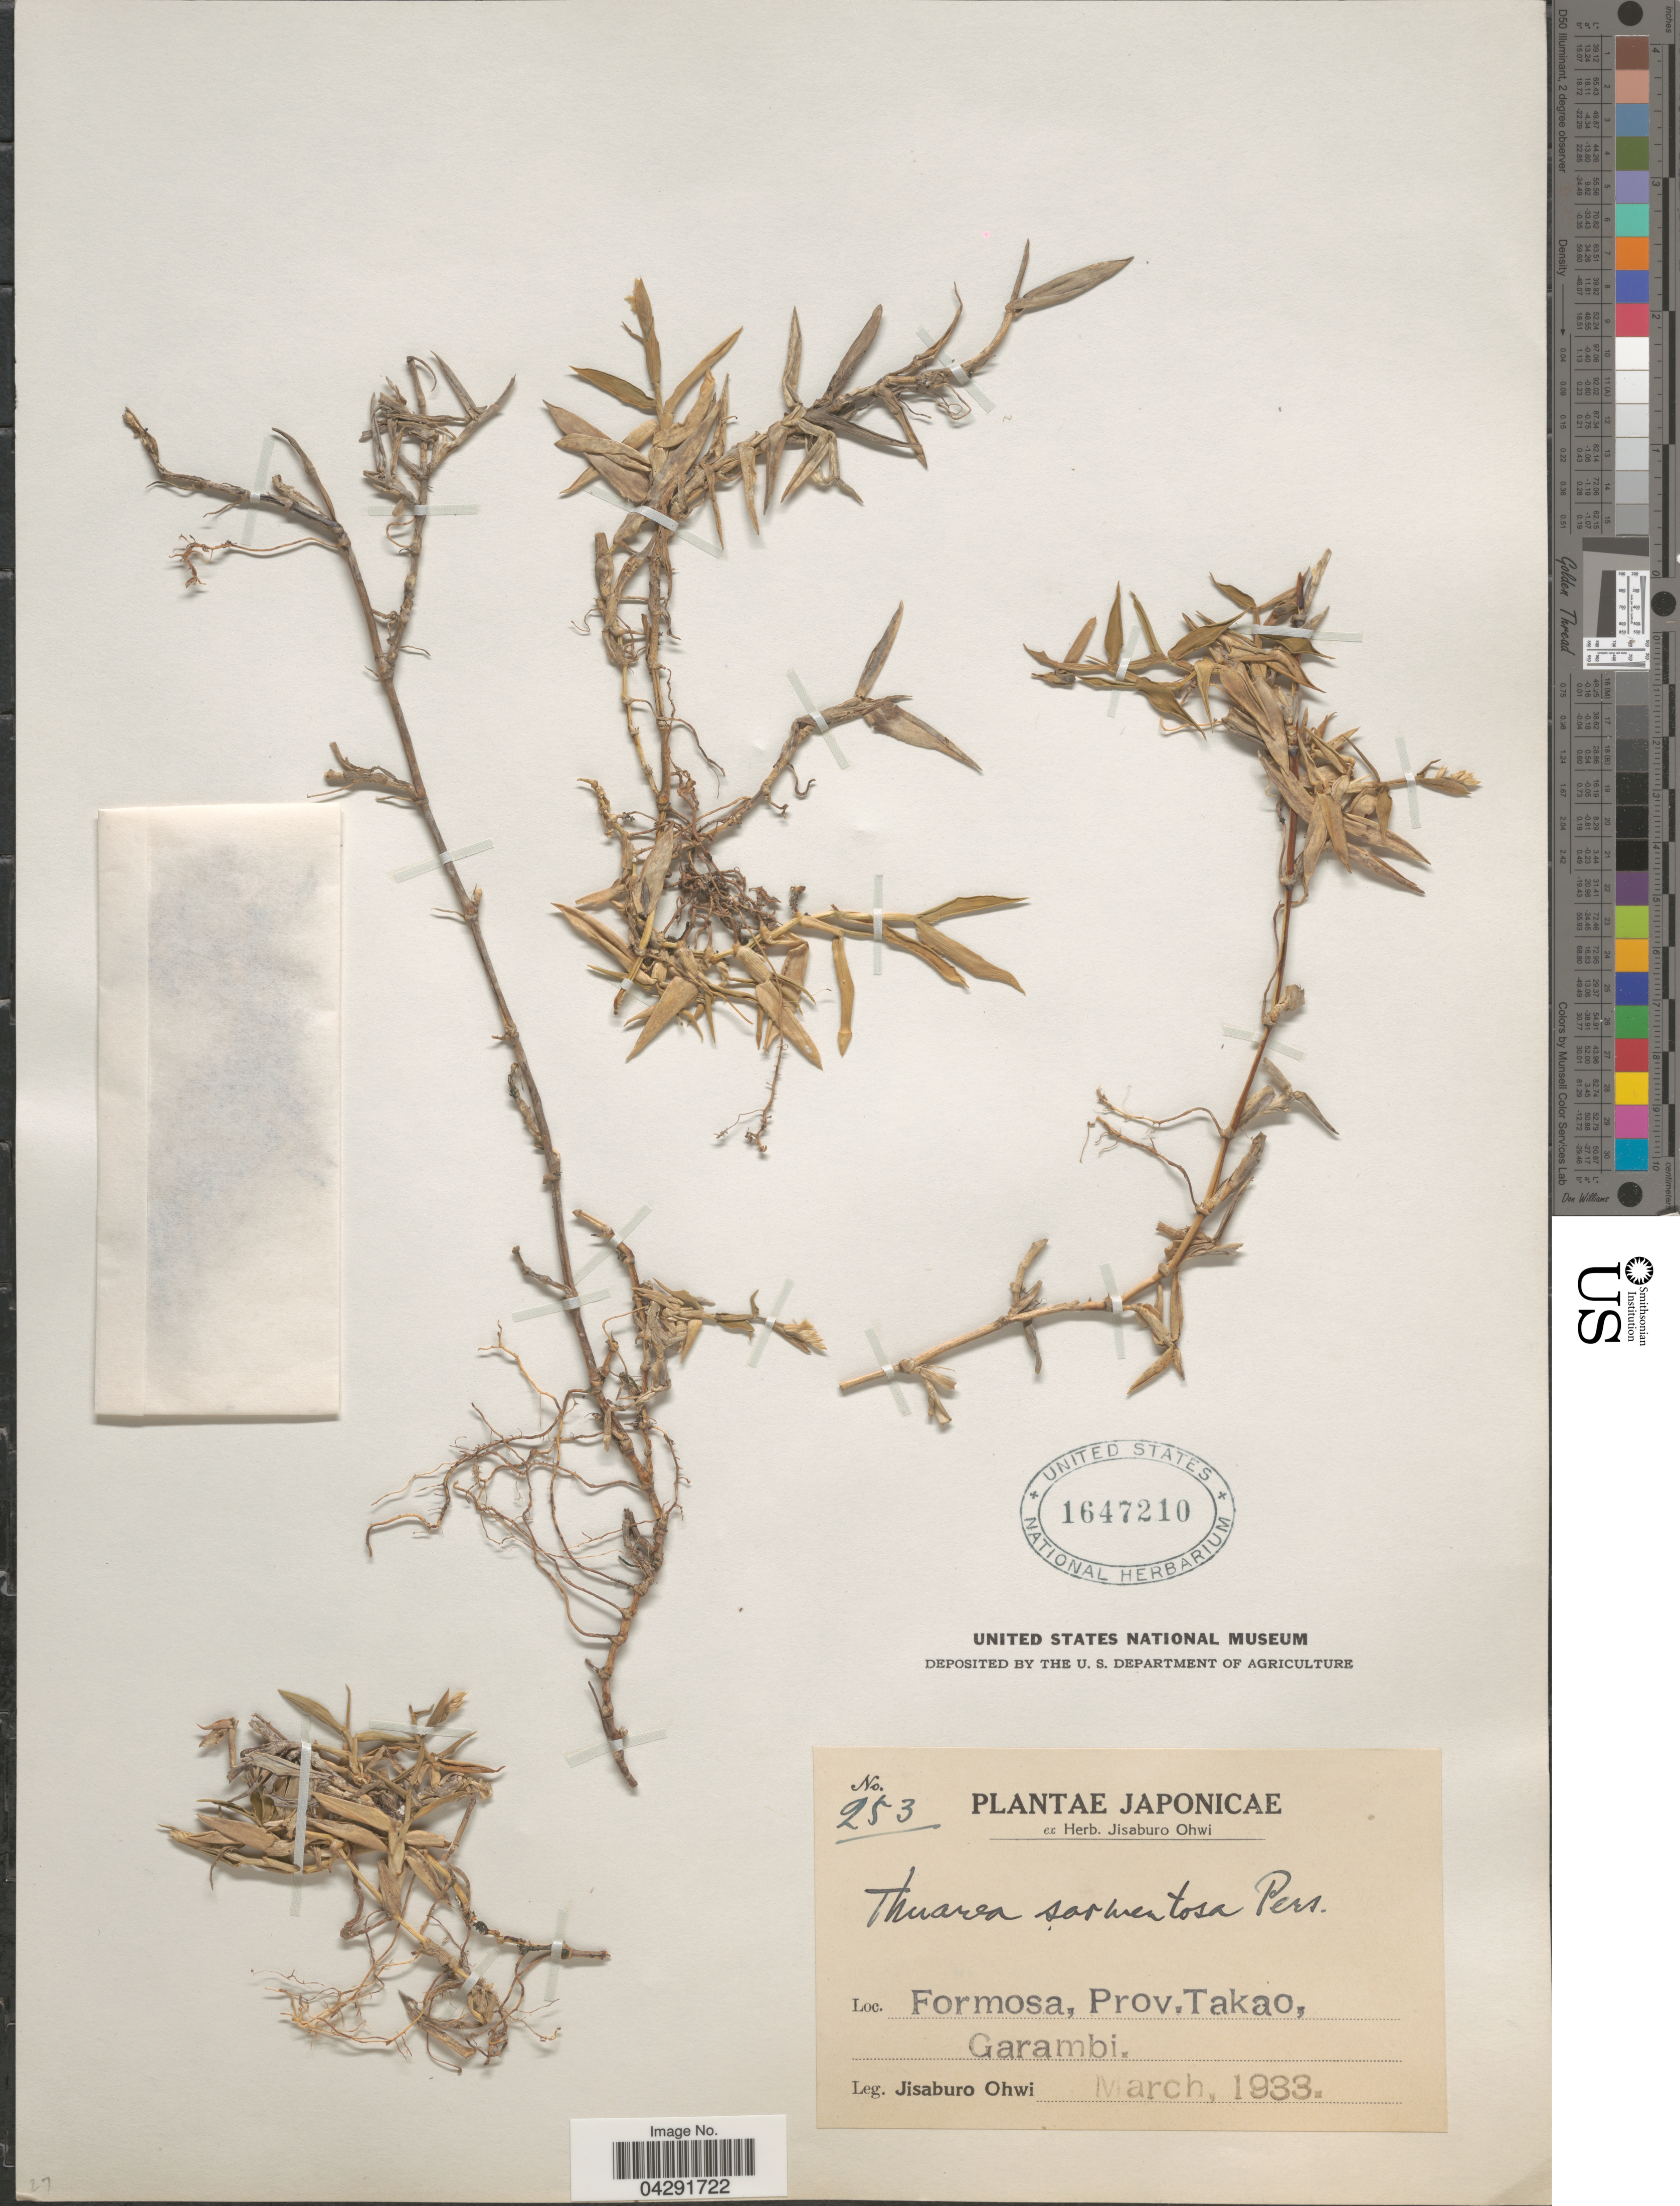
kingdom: Plantae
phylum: Tracheophyta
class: Liliopsida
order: Poales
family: Poaceae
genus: Thuarea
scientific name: Thuarea involuta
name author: (G. Forst.) R. Br. ex Sm.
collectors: J. Ohwi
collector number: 253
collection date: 1933-03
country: Taiwan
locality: Formosa, Prov. Takao, Garambi.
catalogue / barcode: US 1647210